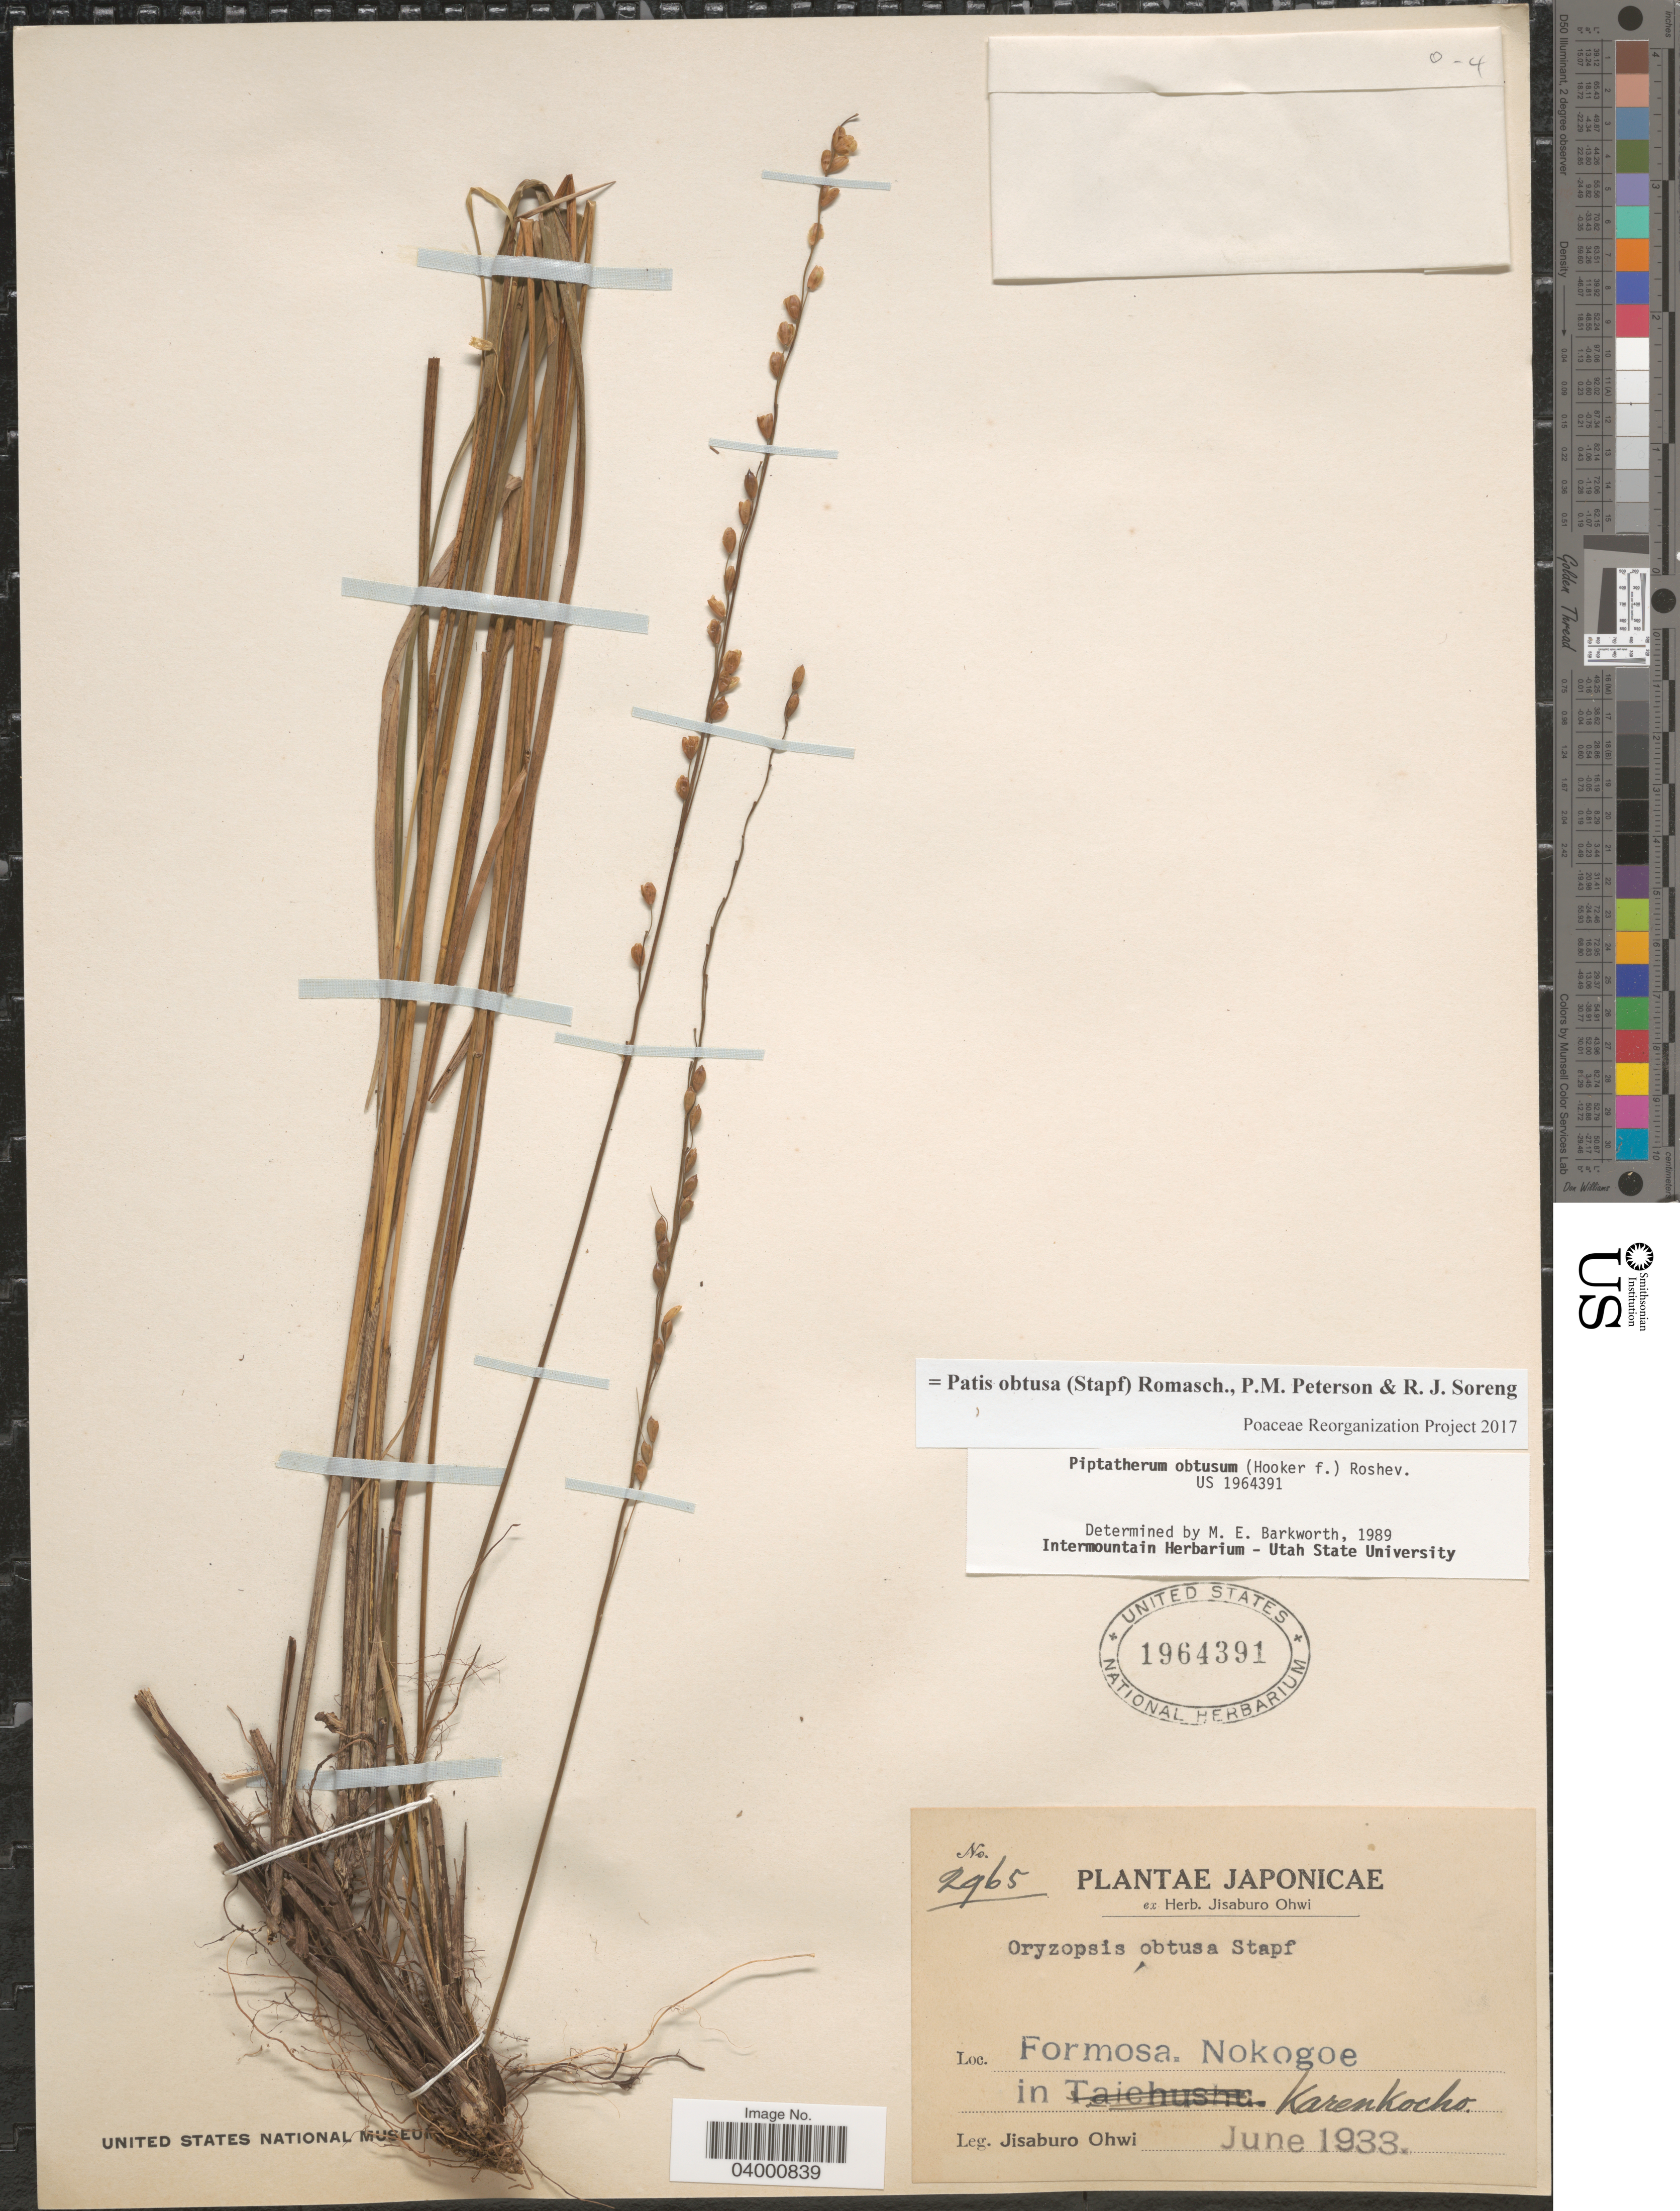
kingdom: Plantae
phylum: Tracheophyta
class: Liliopsida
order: Poales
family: Poaceae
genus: Patis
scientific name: Patis obtusa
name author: (Stapf) Romasch. et al.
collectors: J. Ohwi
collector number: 2965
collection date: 1933-06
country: Taiwan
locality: Formosa. Nokogoe in Karenkocho.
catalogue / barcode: US 1964391